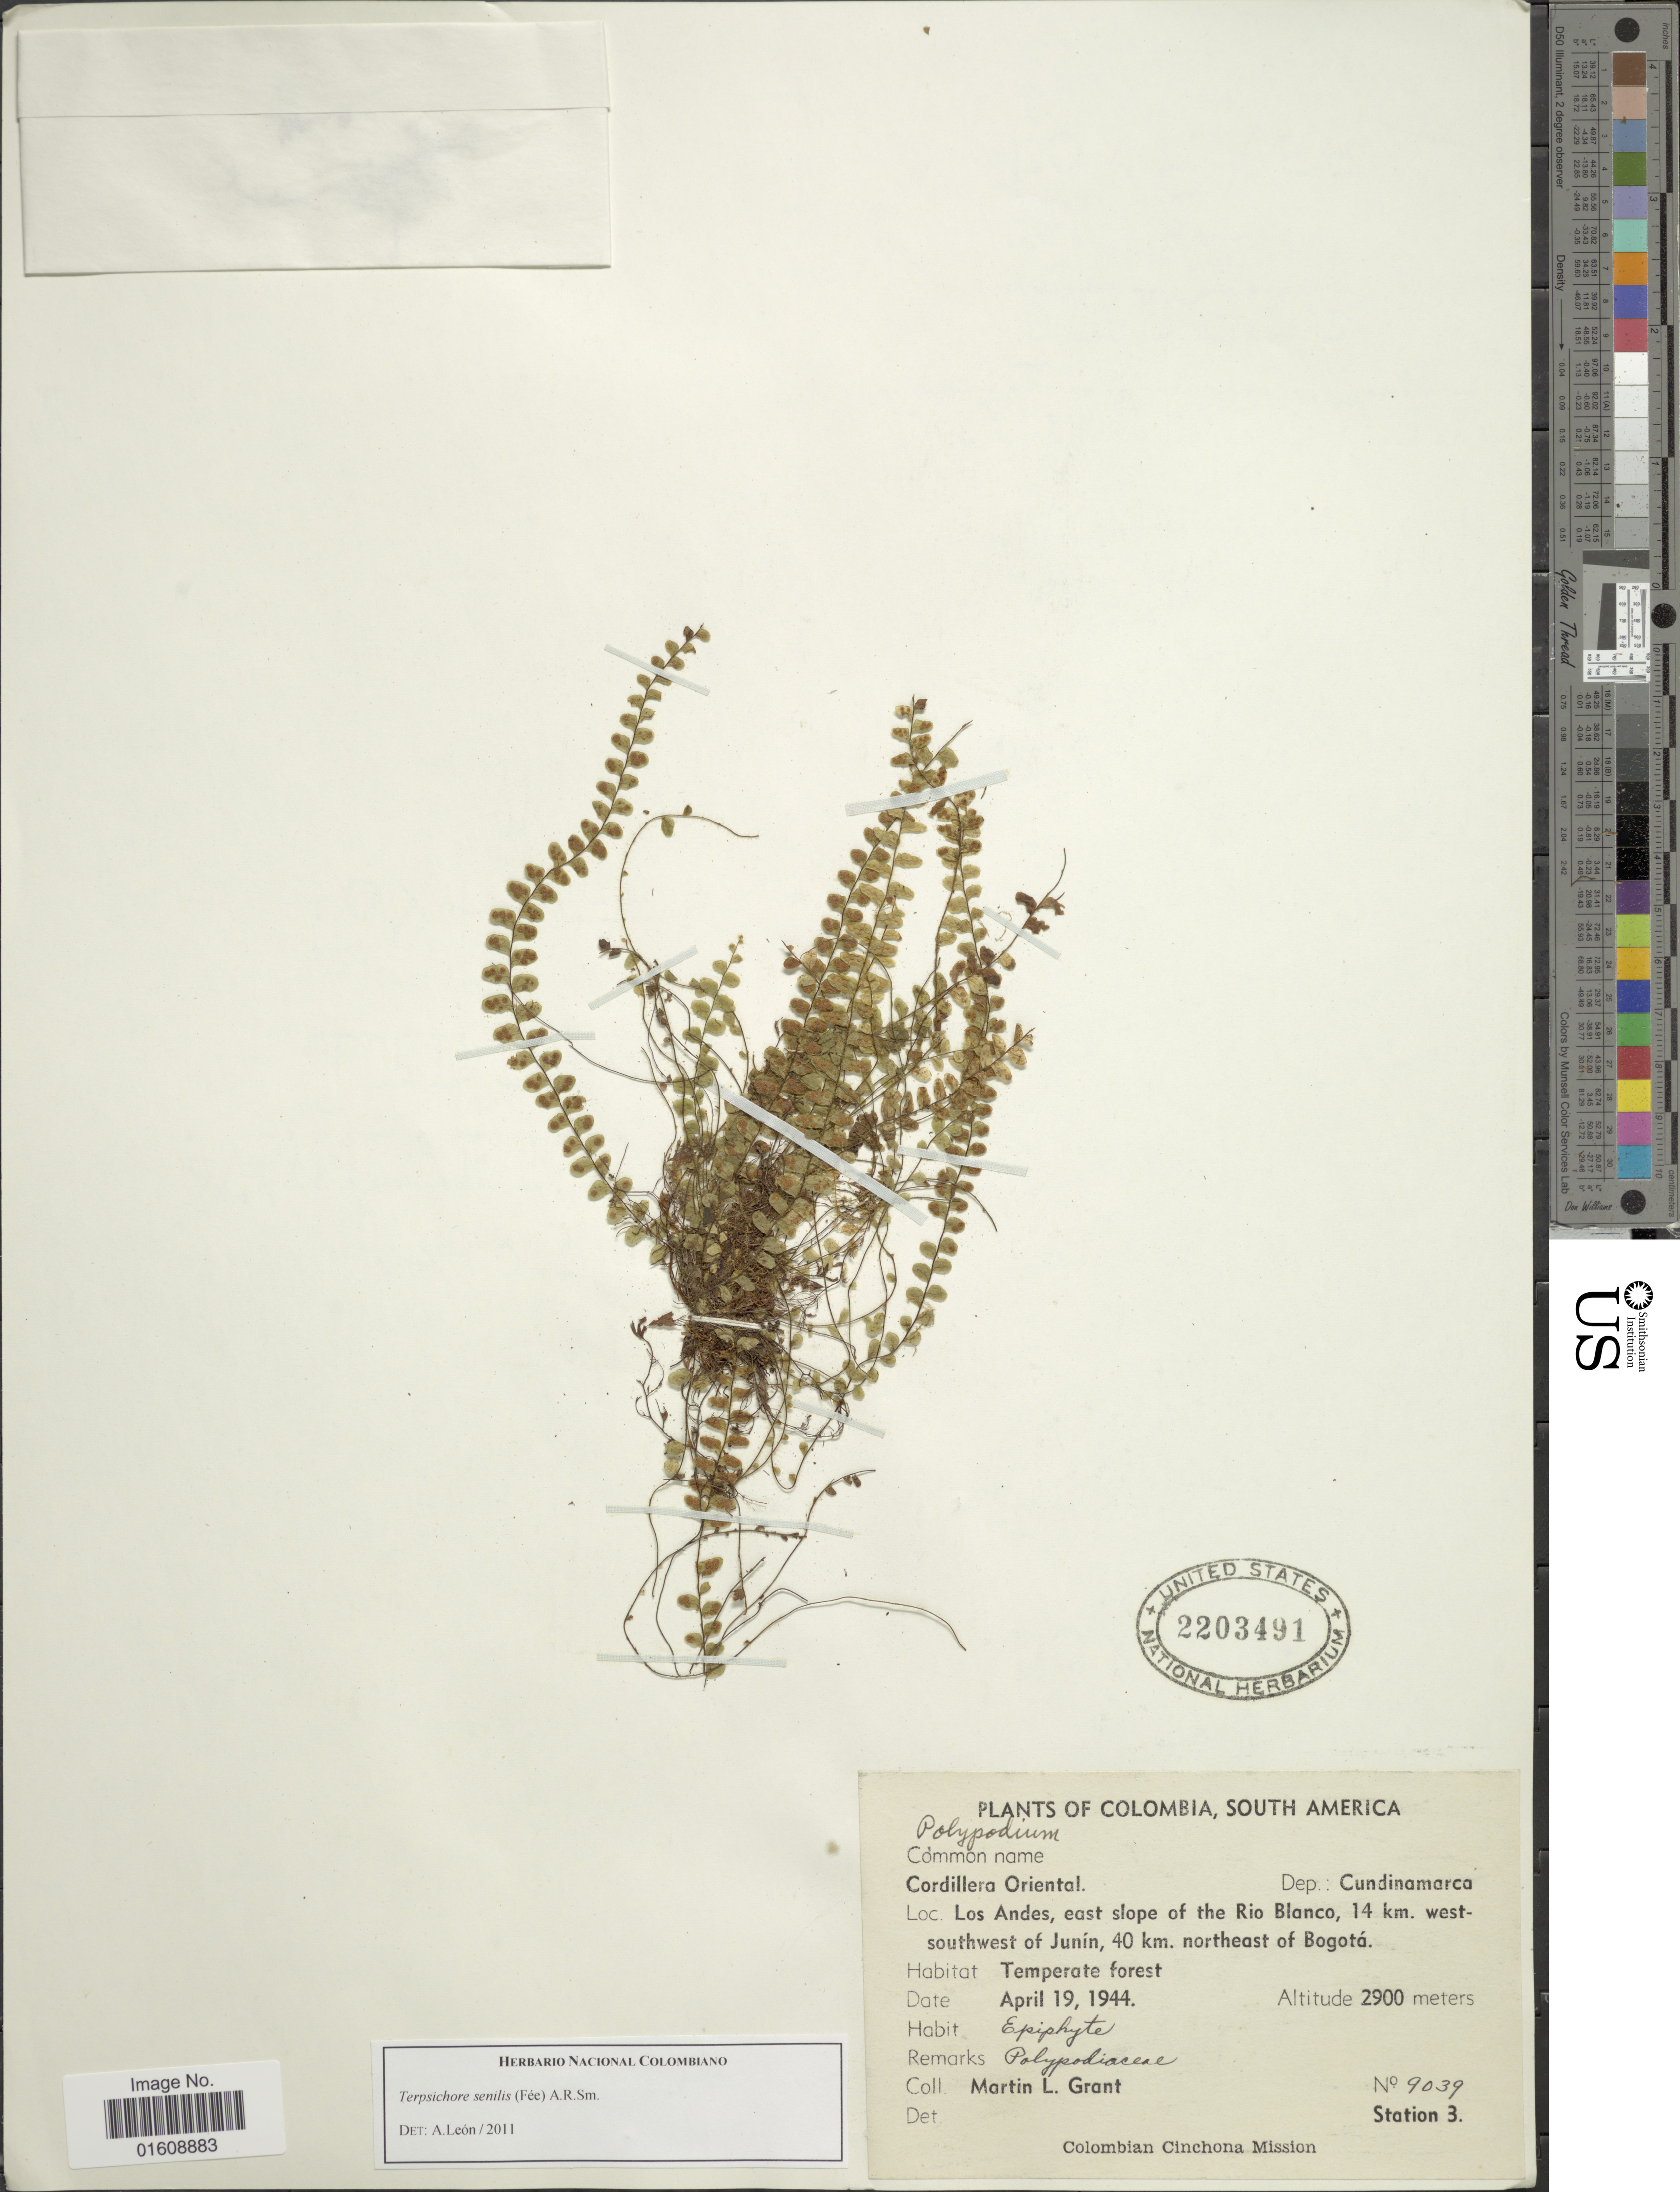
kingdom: Plantae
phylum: Tracheophyta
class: Polypodiopsida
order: Polypodiales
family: Polypodiaceae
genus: Alansmia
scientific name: Alansmia senilis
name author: (Fée) Moguel & M. Kessler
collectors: M. L. Grant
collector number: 9039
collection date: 1944-04-19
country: Colombia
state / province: Cundinamarca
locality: Cordillera Oriental. Los Andes, east slope of the Rio Blanco, 14 km. westsouthwest of Junín, 40 km. northeast of Bogotá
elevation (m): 2900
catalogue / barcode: US 2203491